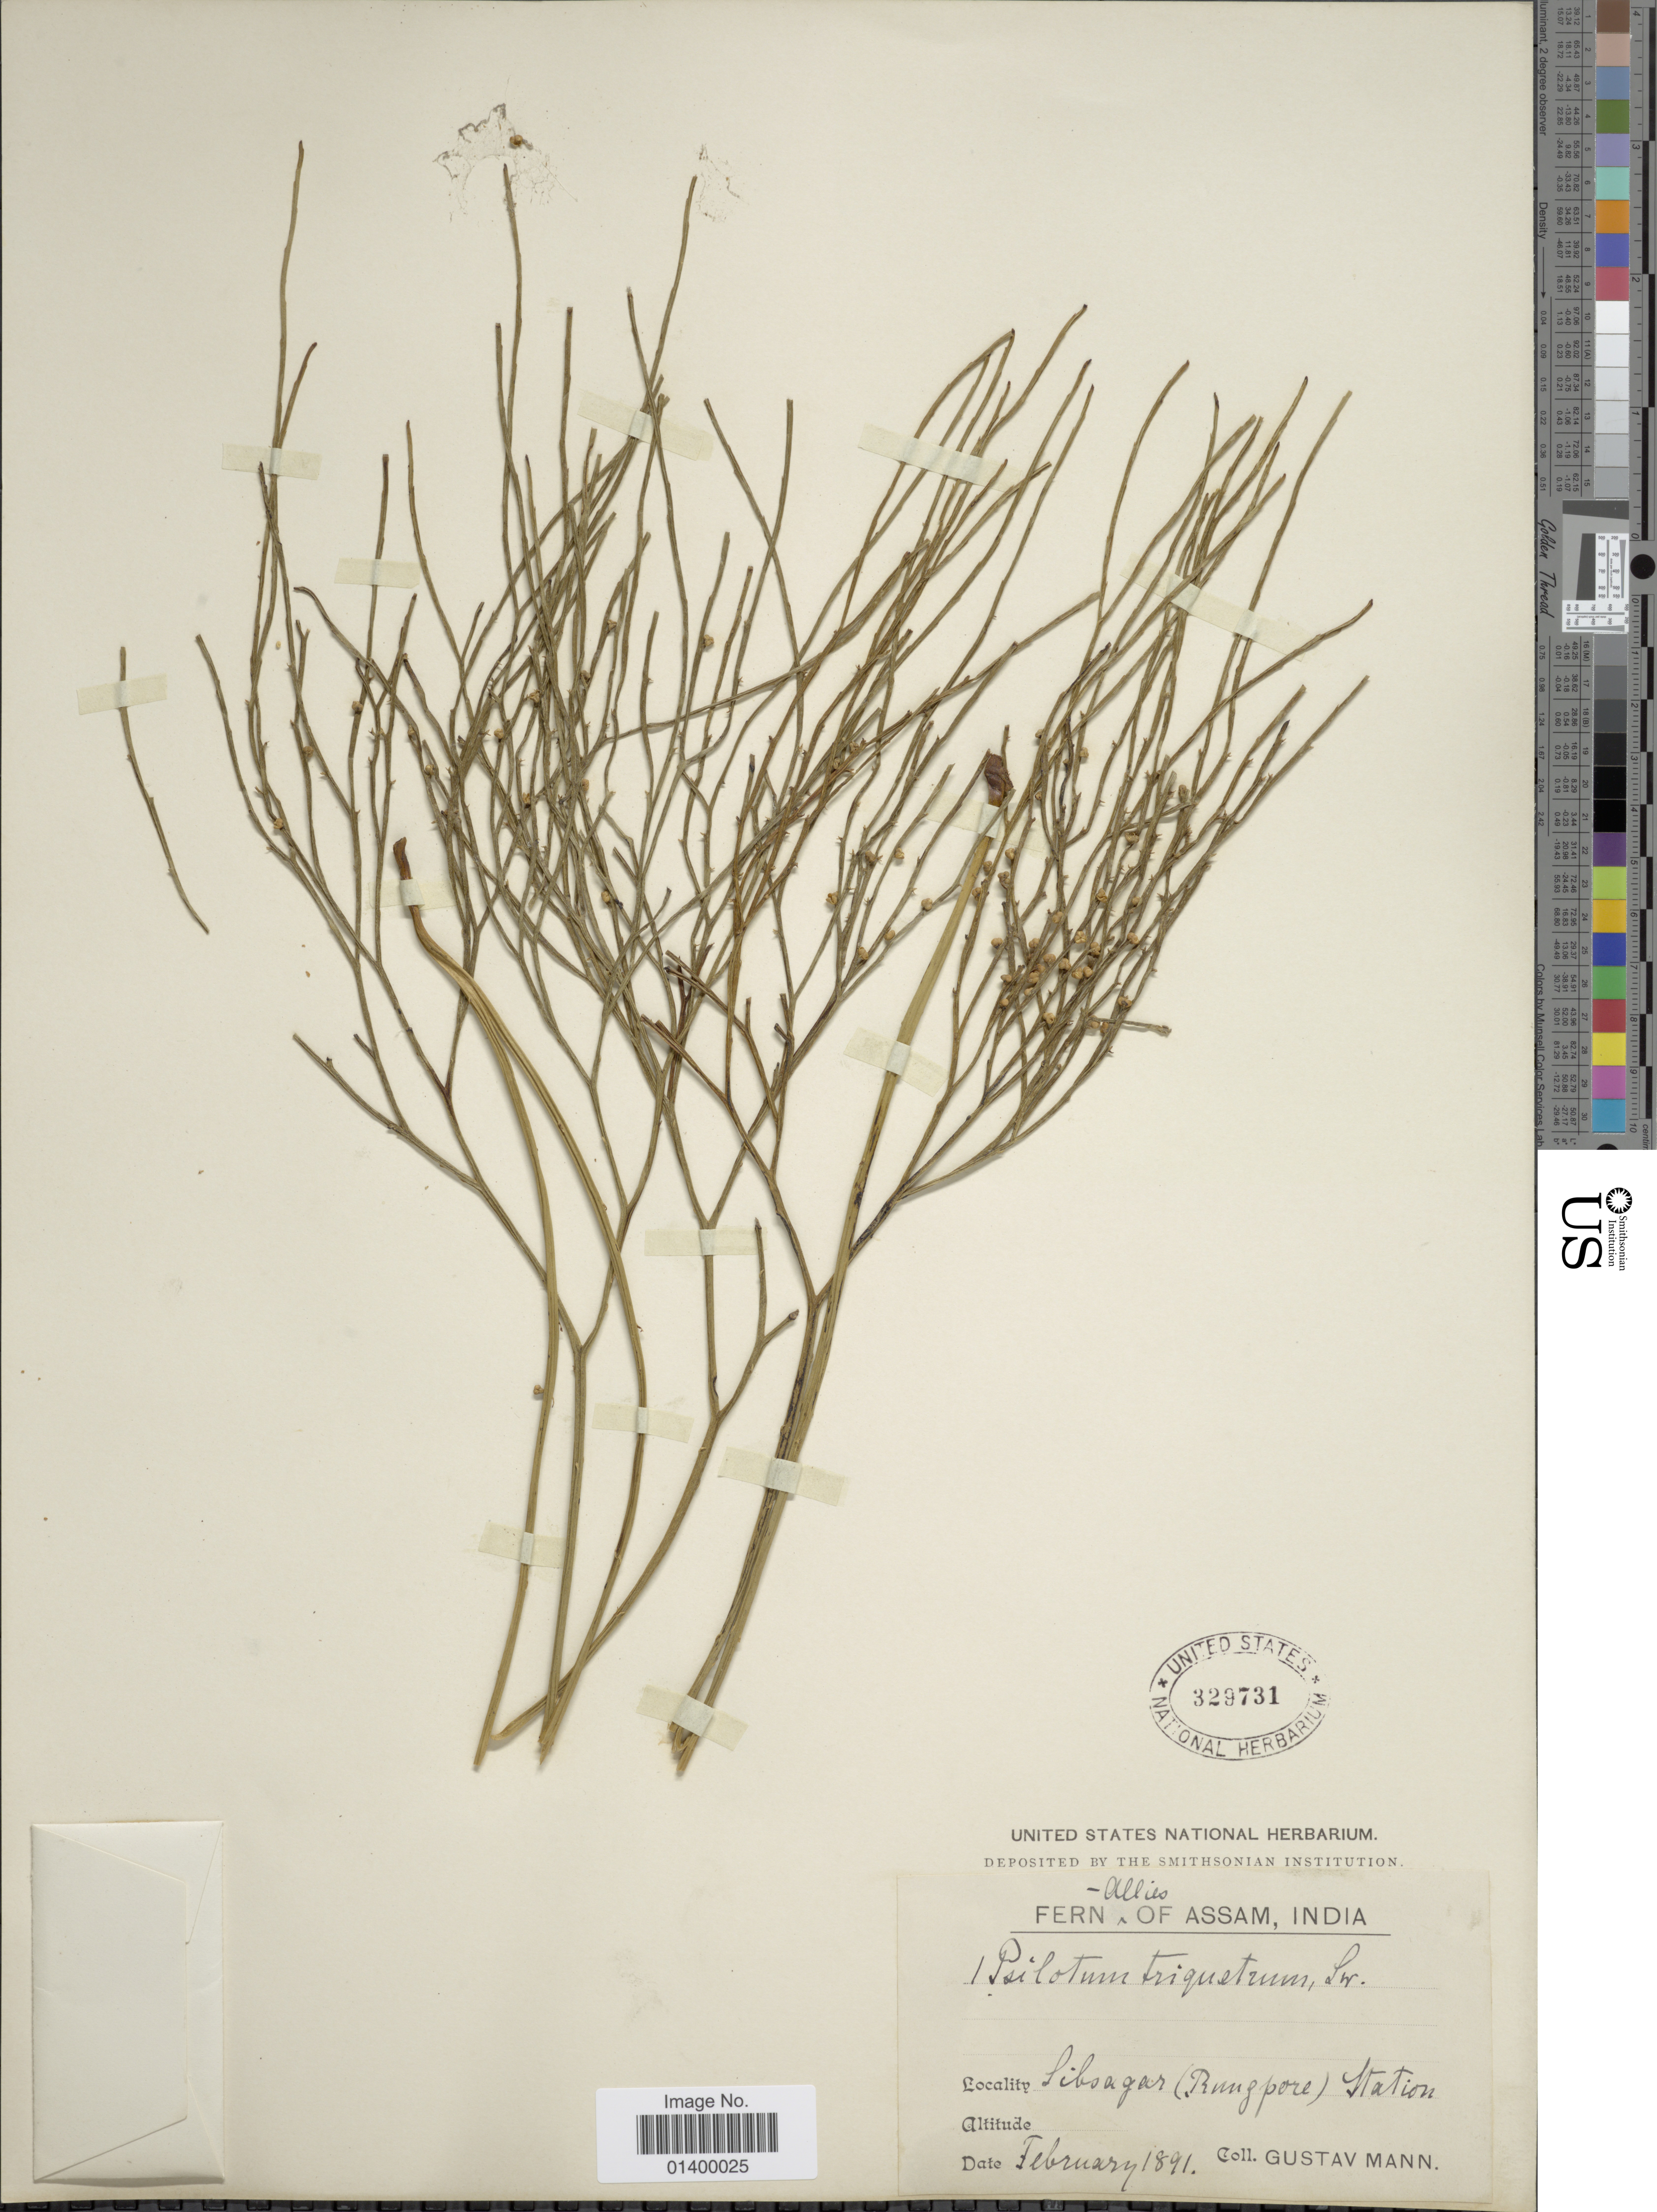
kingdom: Plantae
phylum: Tracheophyta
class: Polypodiopsida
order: Psilotales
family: Psilotaceae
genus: Psilotum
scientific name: Psilotum nudum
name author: (L.) P. Beauv.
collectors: G. Mann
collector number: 1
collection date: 1891-02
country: India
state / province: Assam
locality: Allies of Assam. Sibsagar (Rungpore) Station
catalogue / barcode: US 329731